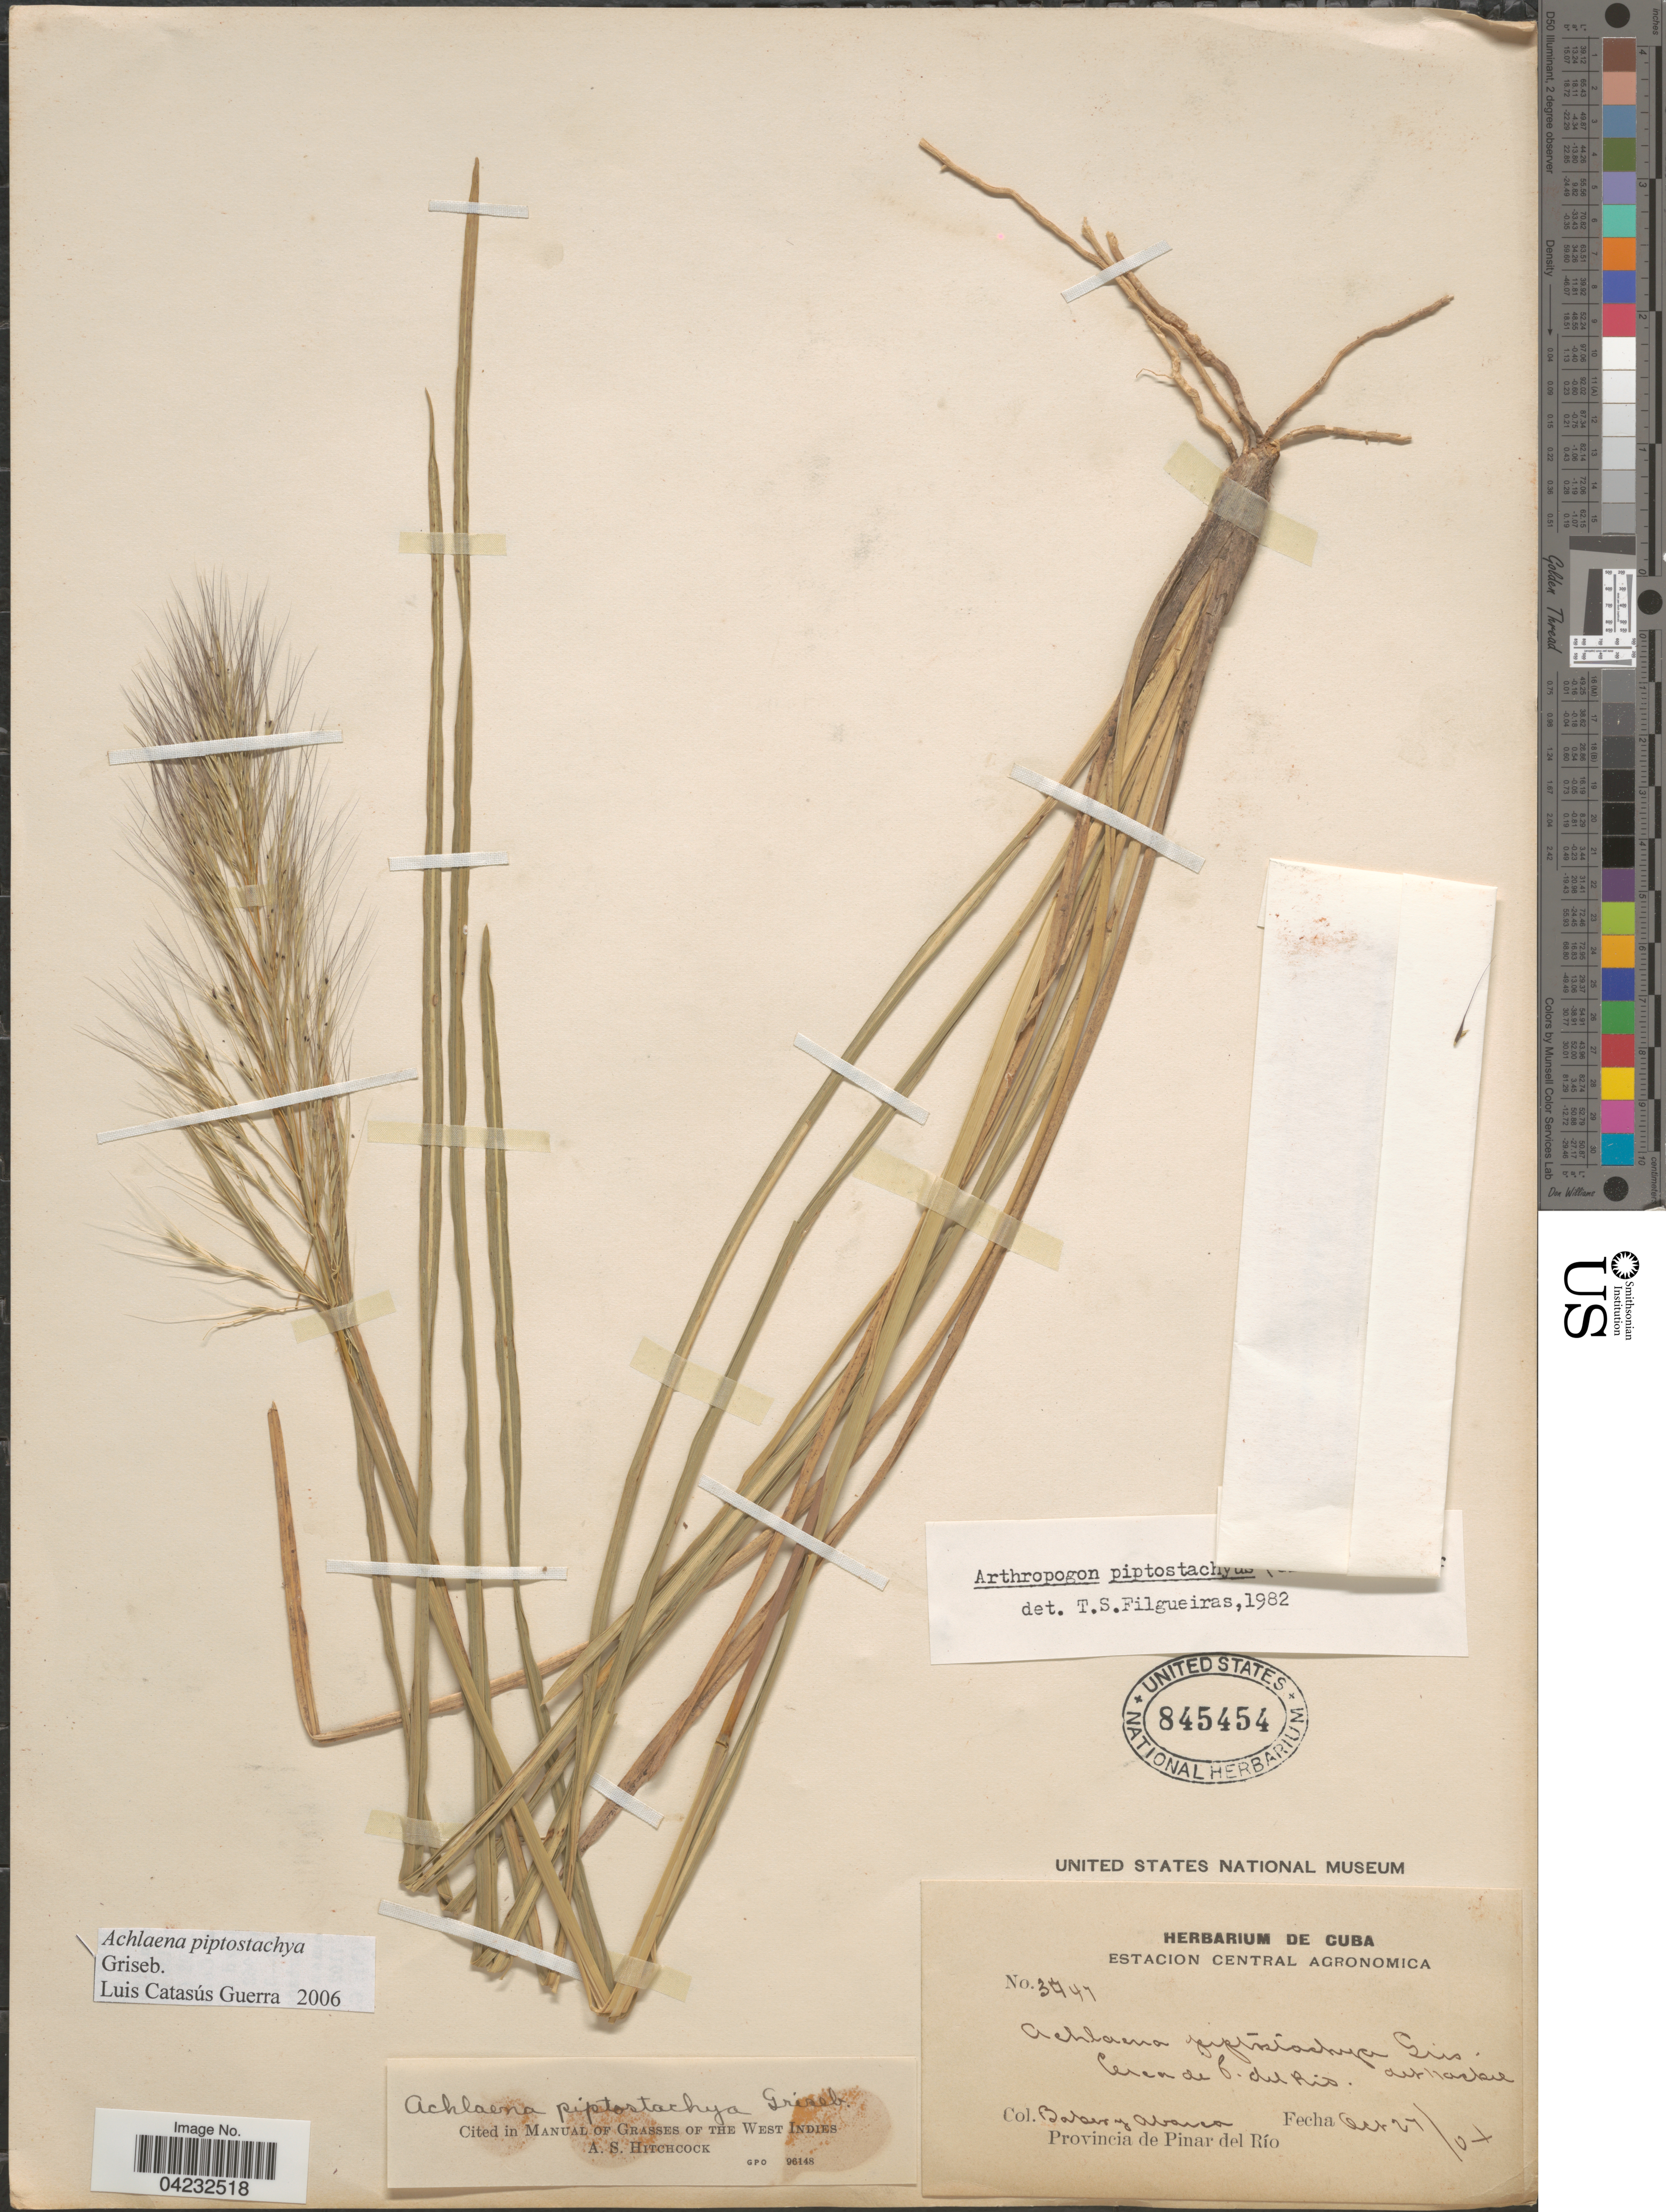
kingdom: Plantae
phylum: Tracheophyta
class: Liliopsida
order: Poales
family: Poaceae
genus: Achlaena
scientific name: Achlaena piptostachya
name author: Griseb.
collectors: -. Baber & -- Abarca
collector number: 3447*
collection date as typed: Transcribed d/m/y: 27/10/4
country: Cuba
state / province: Pinar del Río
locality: Cerca de P. del Rio.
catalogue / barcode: US 845454